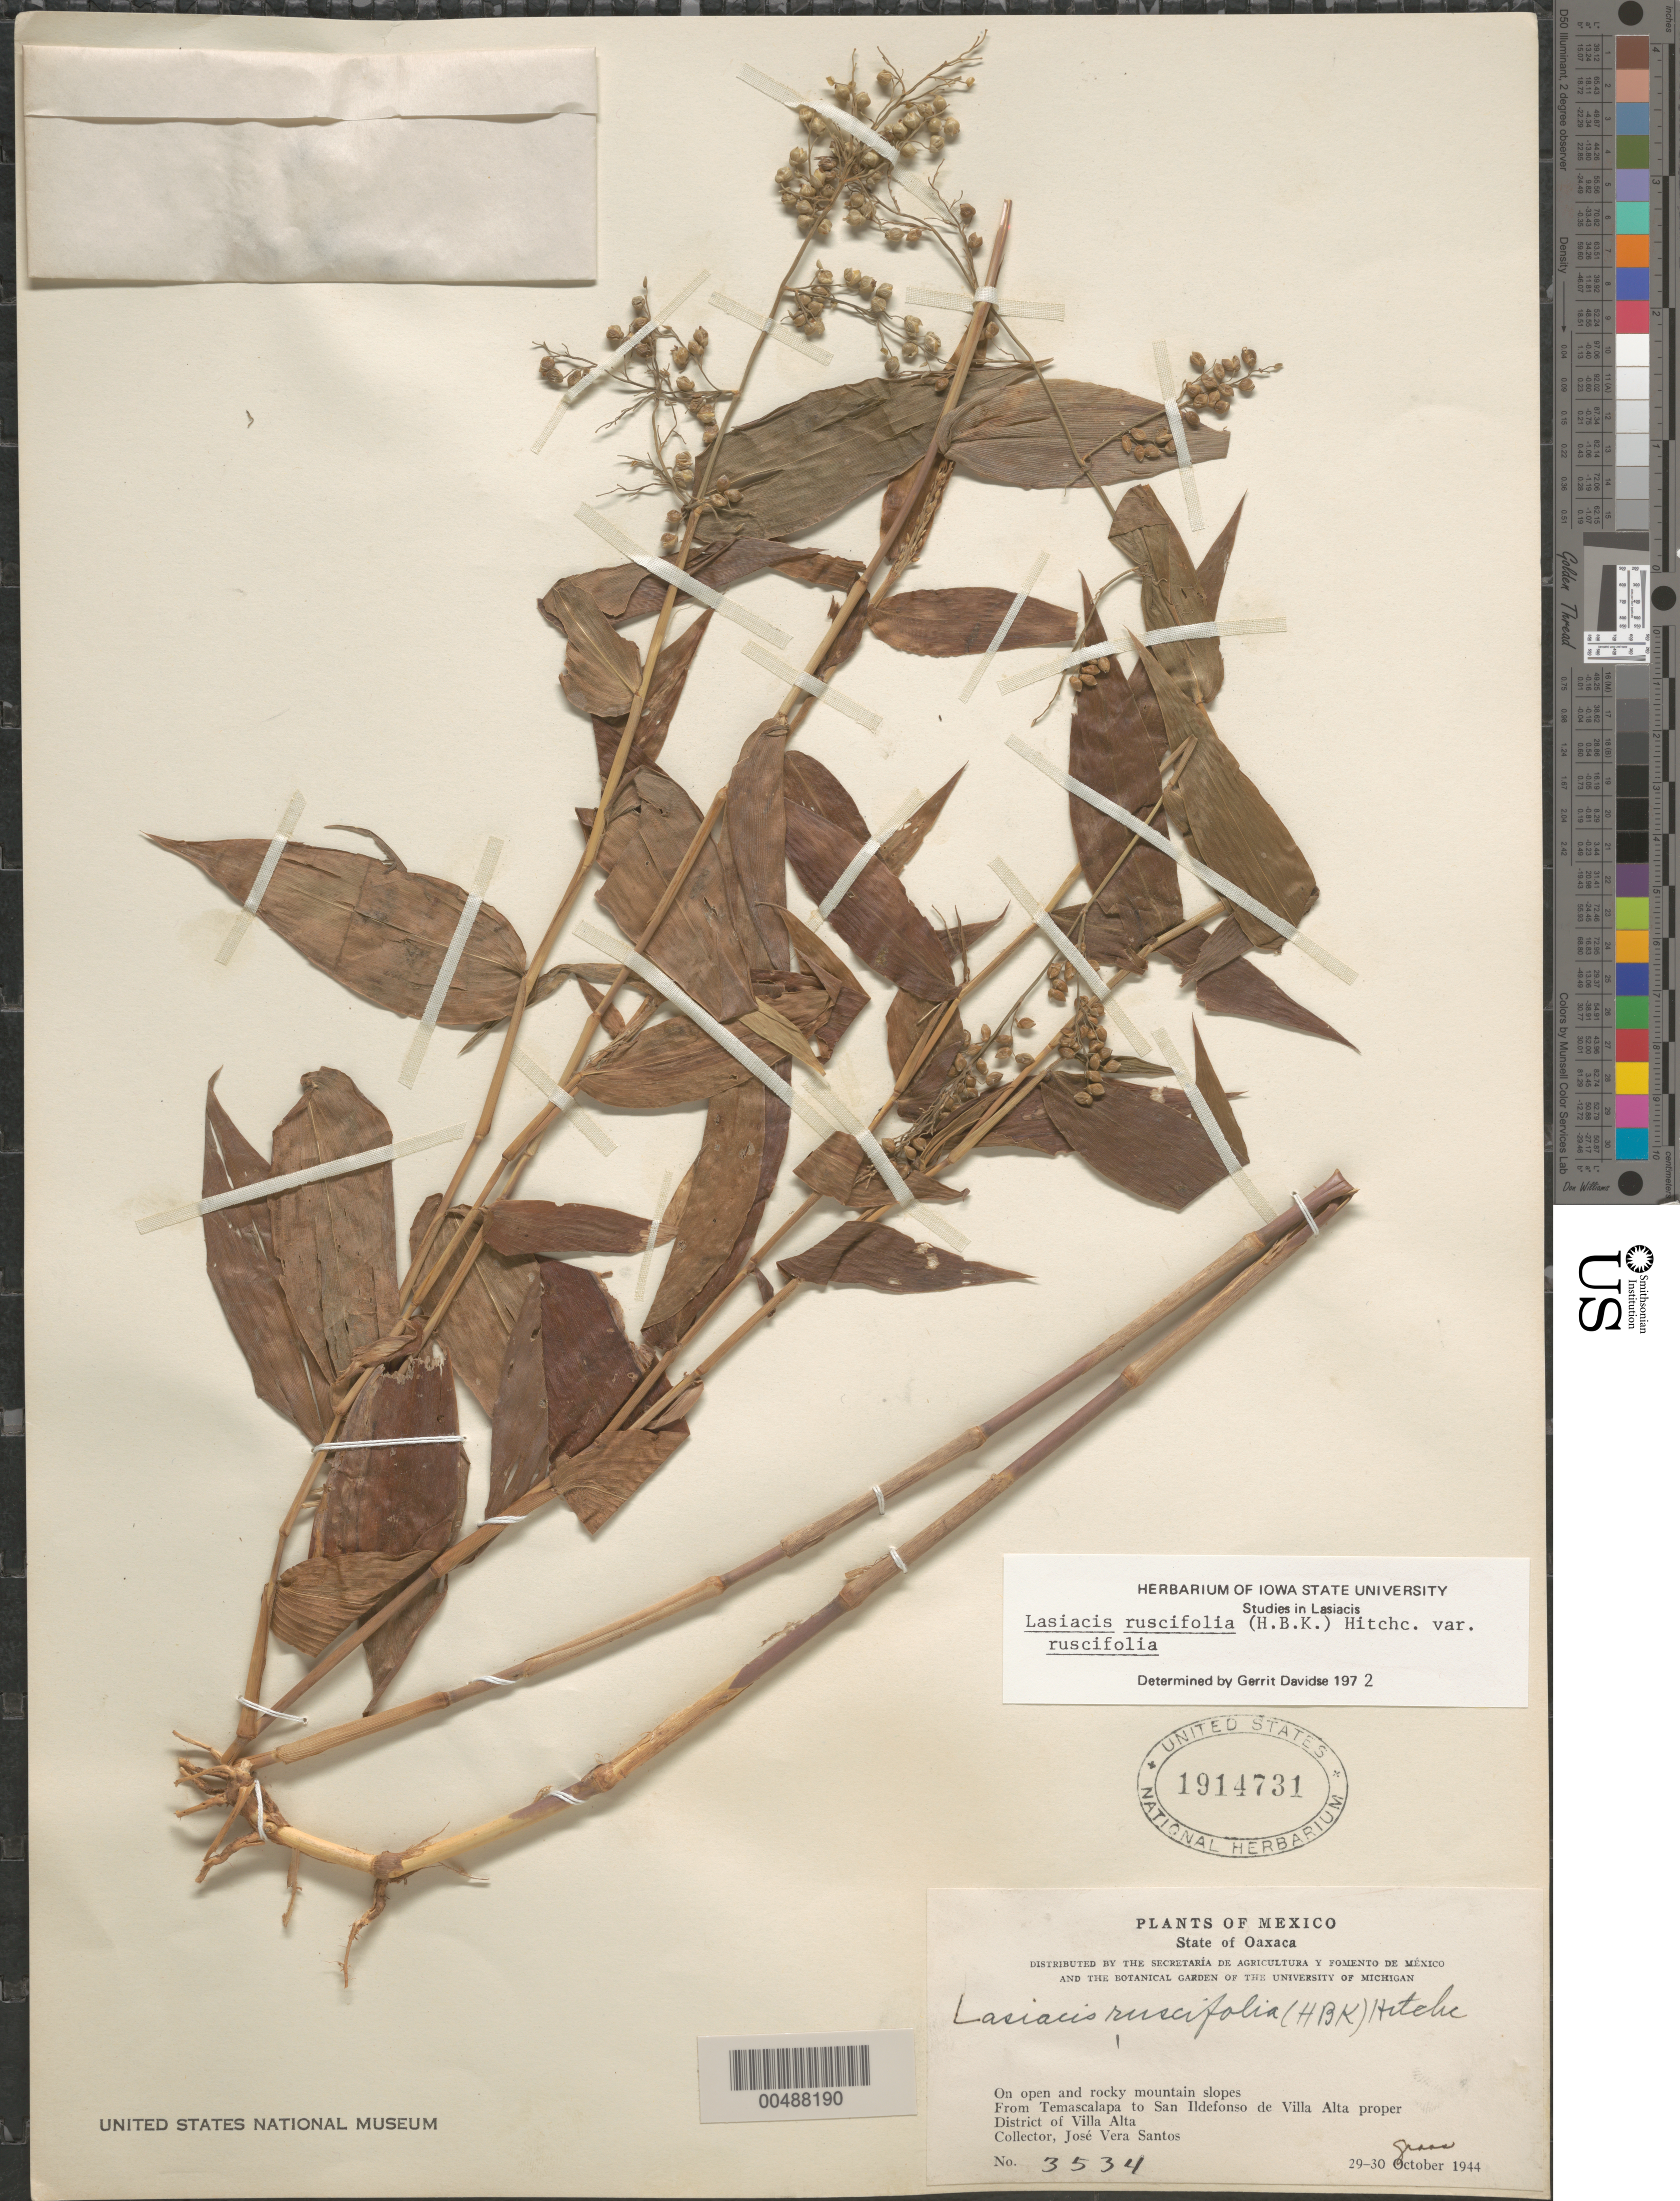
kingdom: Plantae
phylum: Tracheophyta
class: Liliopsida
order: Poales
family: Poaceae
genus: Lasiacis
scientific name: Lasiacis ruscifolia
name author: (Kunth) Hitchc.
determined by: Davidse, Gerrit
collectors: J. V. Santos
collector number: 3534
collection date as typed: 29 Oct 1944 to 30 Oct 1944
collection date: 1944-10-29/1944-10-30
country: Mexico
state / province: Oaxaca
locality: From Temascalapa to San Ildefonso de Villa Alta proper, Dist of Villa Alta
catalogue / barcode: US 1914731